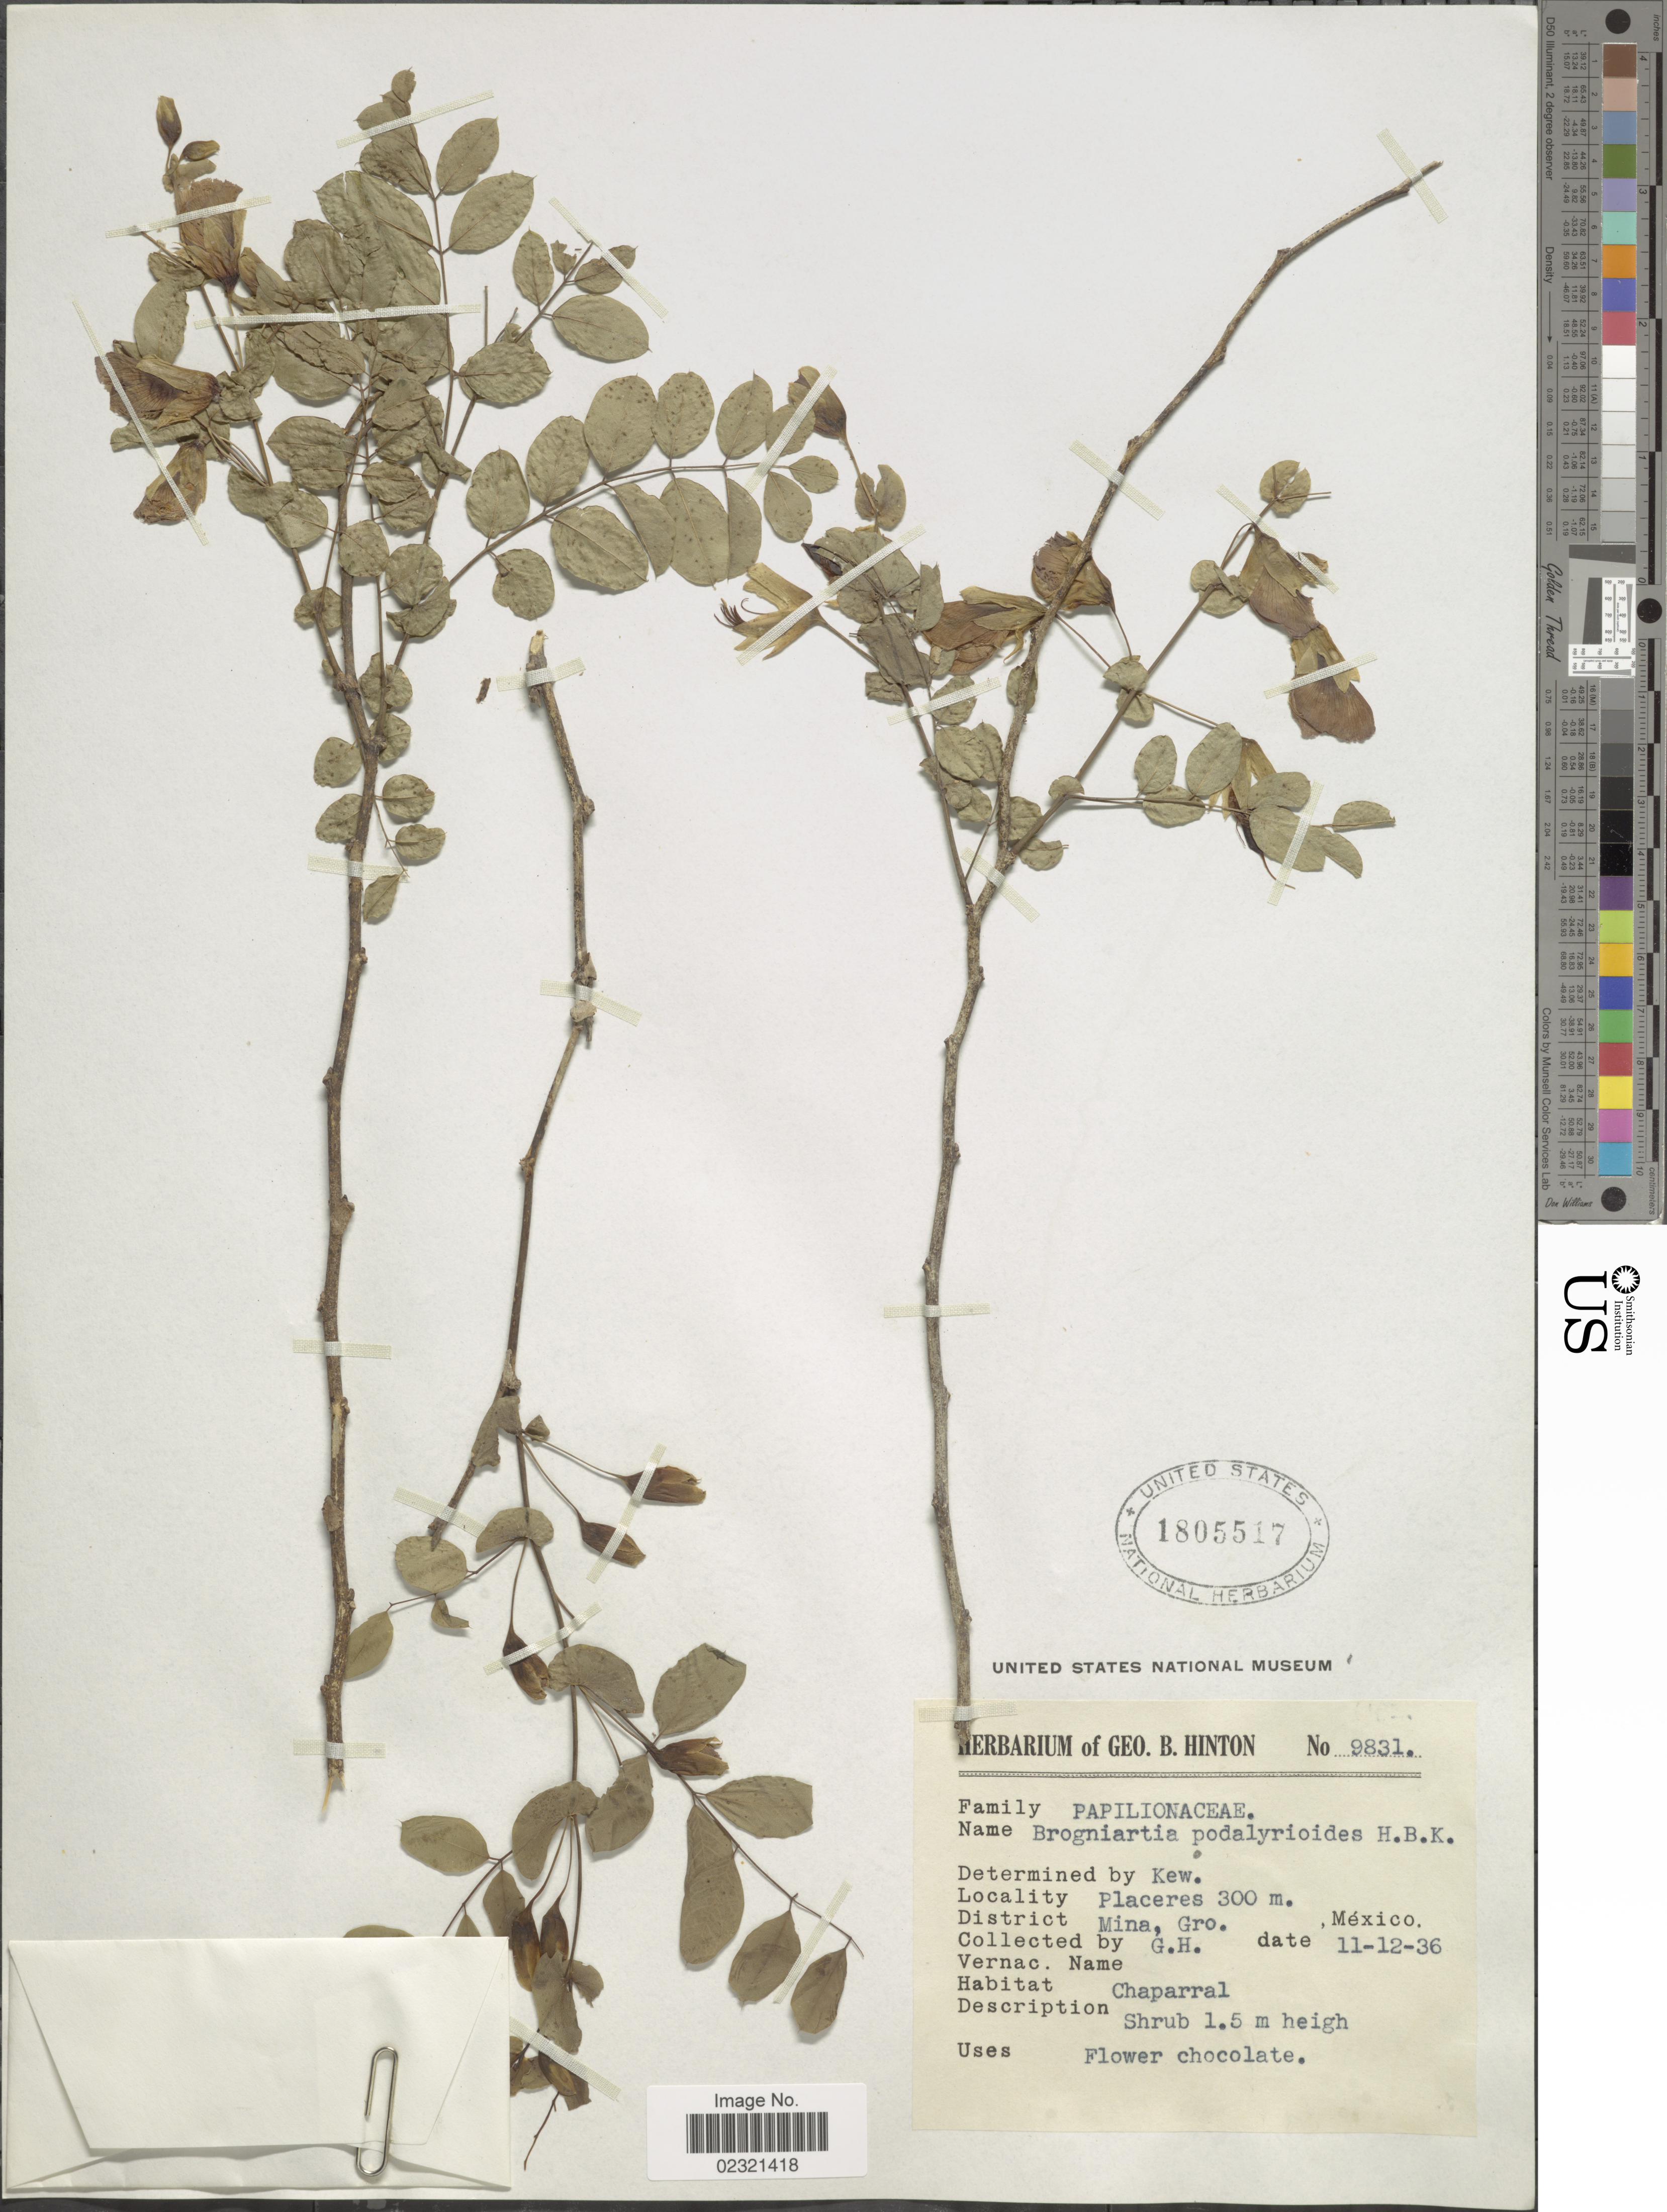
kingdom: Plantae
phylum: Tracheophyta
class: Magnoliopsida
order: Fabales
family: Fabaceae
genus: Brongniartia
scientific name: Brongniartia podalyrioides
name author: Kunth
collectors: G. B. Hinton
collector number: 9831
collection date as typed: Transcribed d/m/y: 11/12/36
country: Mexico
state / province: Guerrero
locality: Placeres. Mina, Gro.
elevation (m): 300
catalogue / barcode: US 180517